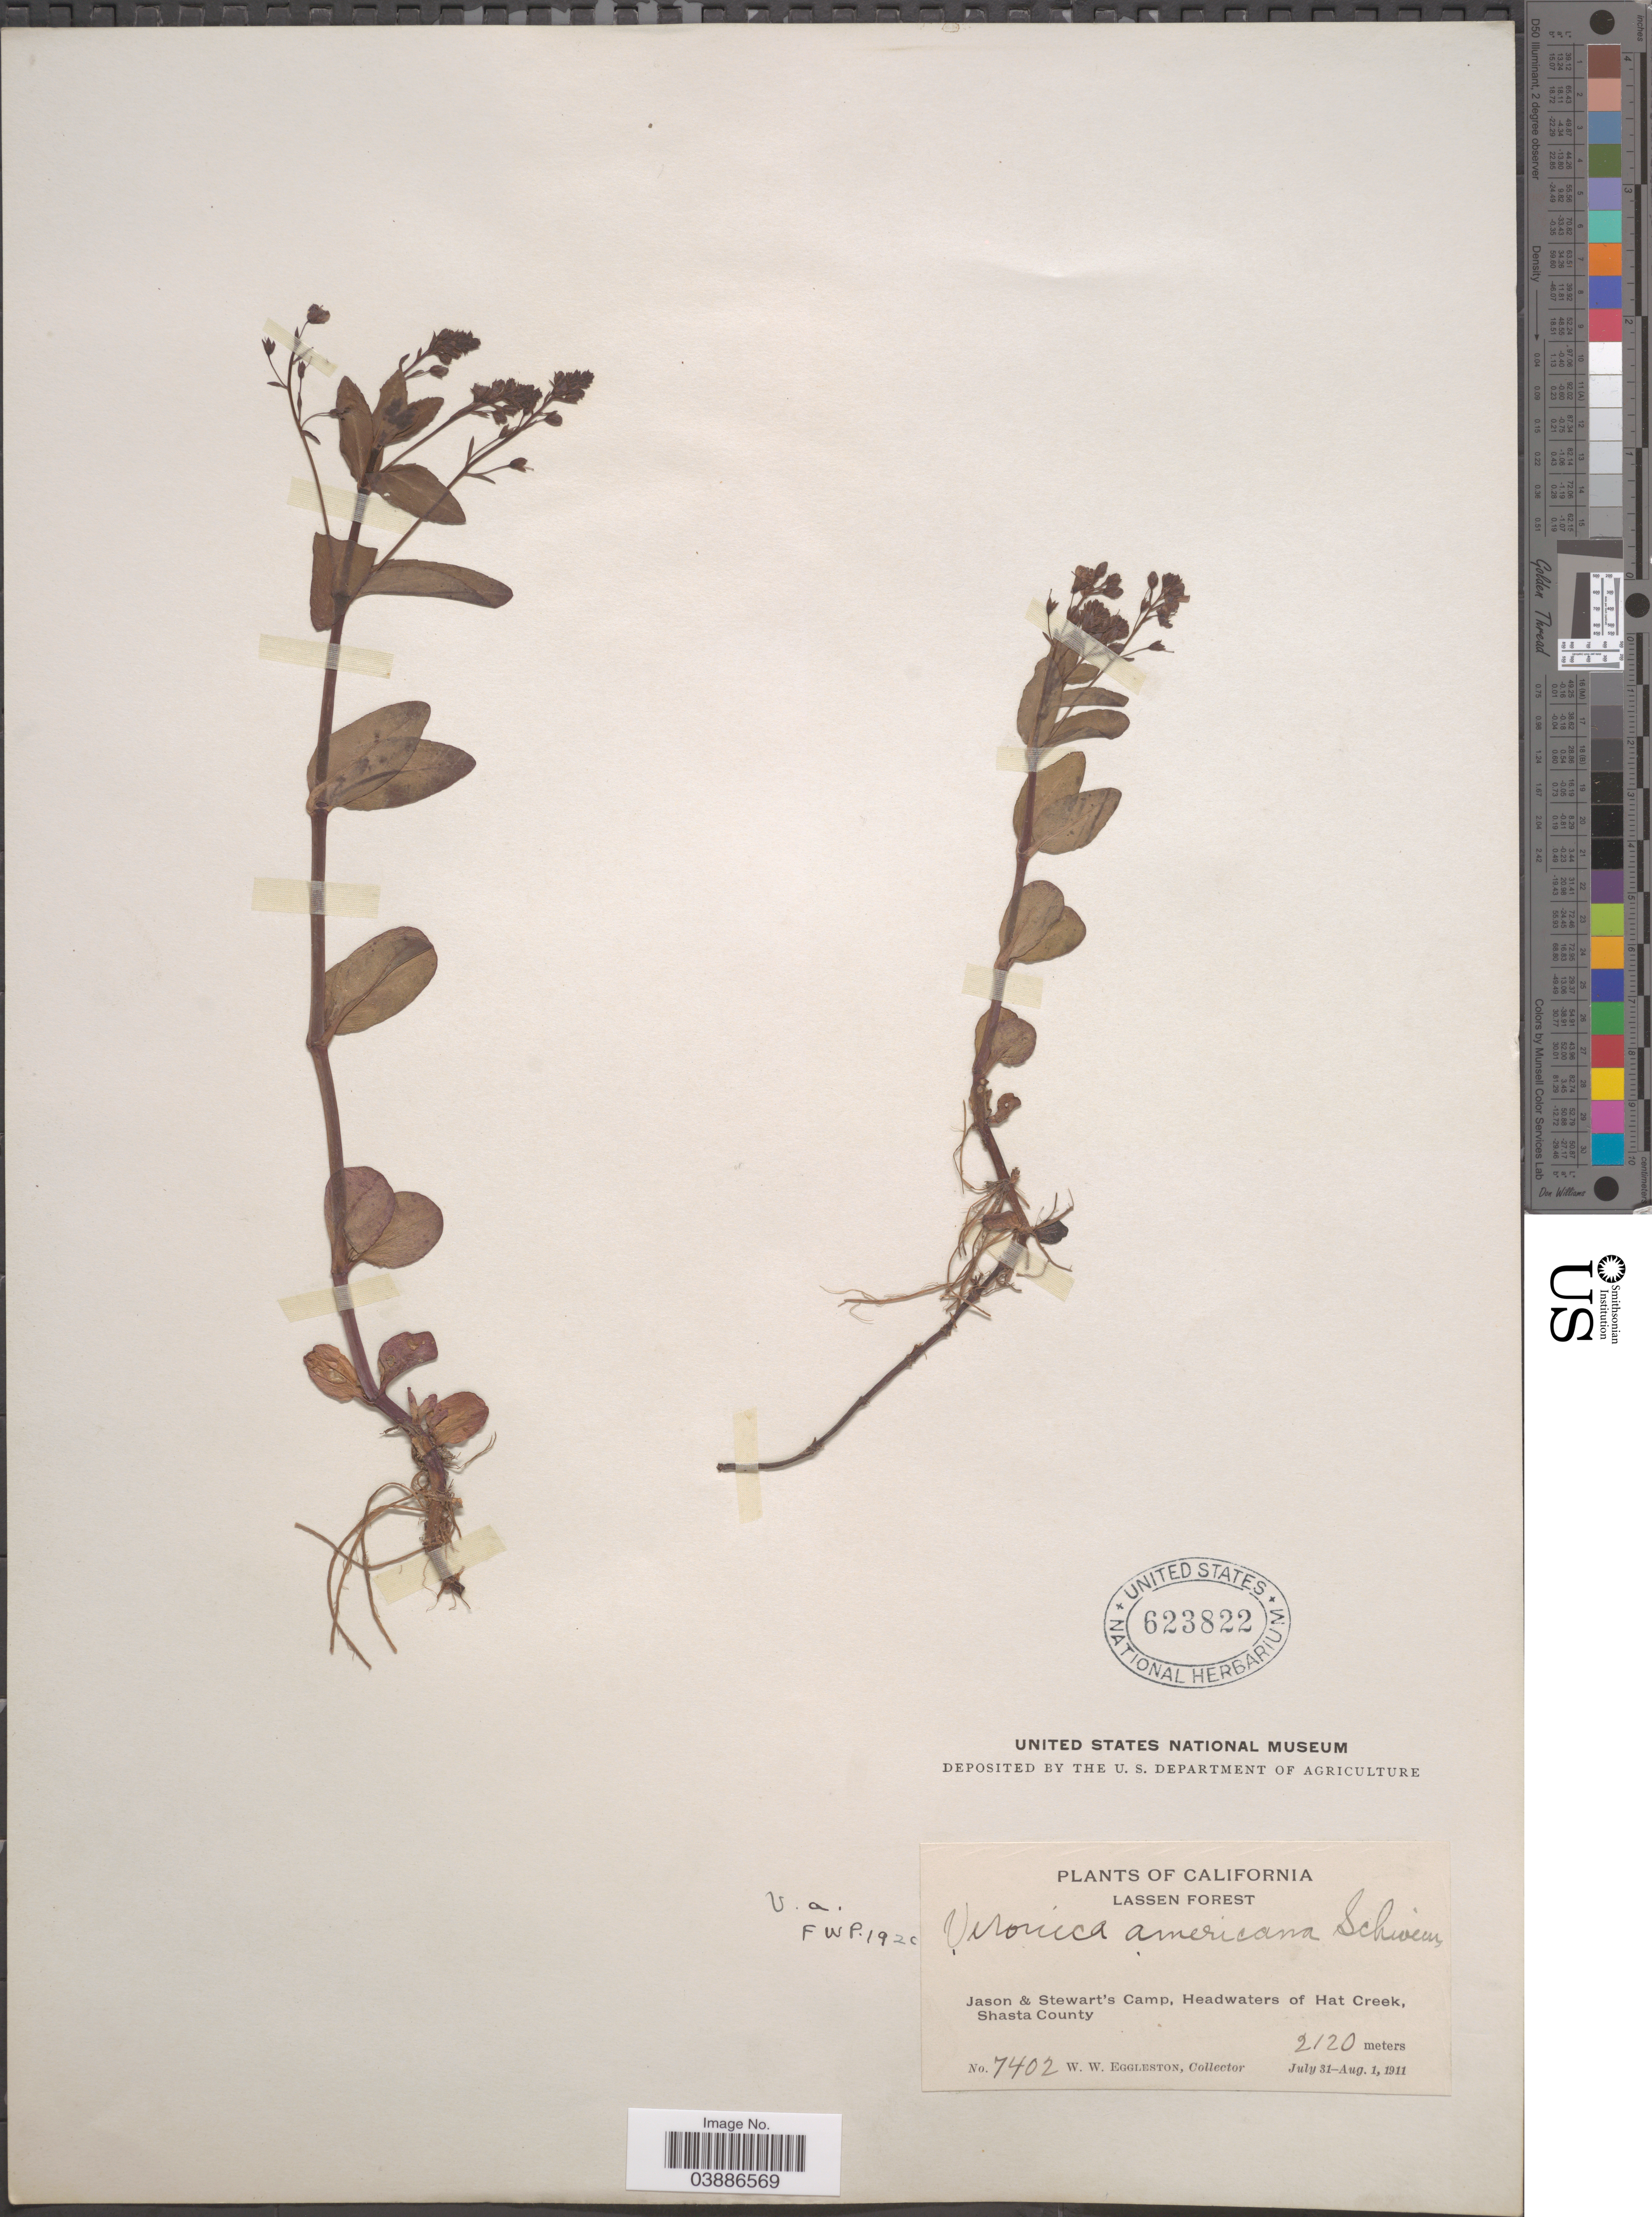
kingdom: Plantae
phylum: Tracheophyta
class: Magnoliopsida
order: Lamiales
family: Plantaginaceae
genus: Veronica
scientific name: Veronica americana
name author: Schwein. ex Benth.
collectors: W. W. Eggleston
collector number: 7402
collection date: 1911-07-31/1911-08-01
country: United States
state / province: California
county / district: Shasta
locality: Lassen Forest. Jason & Stewart's Camp, Headwaters of Hat Creek, Shasta County.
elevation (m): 2120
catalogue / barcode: US 623822